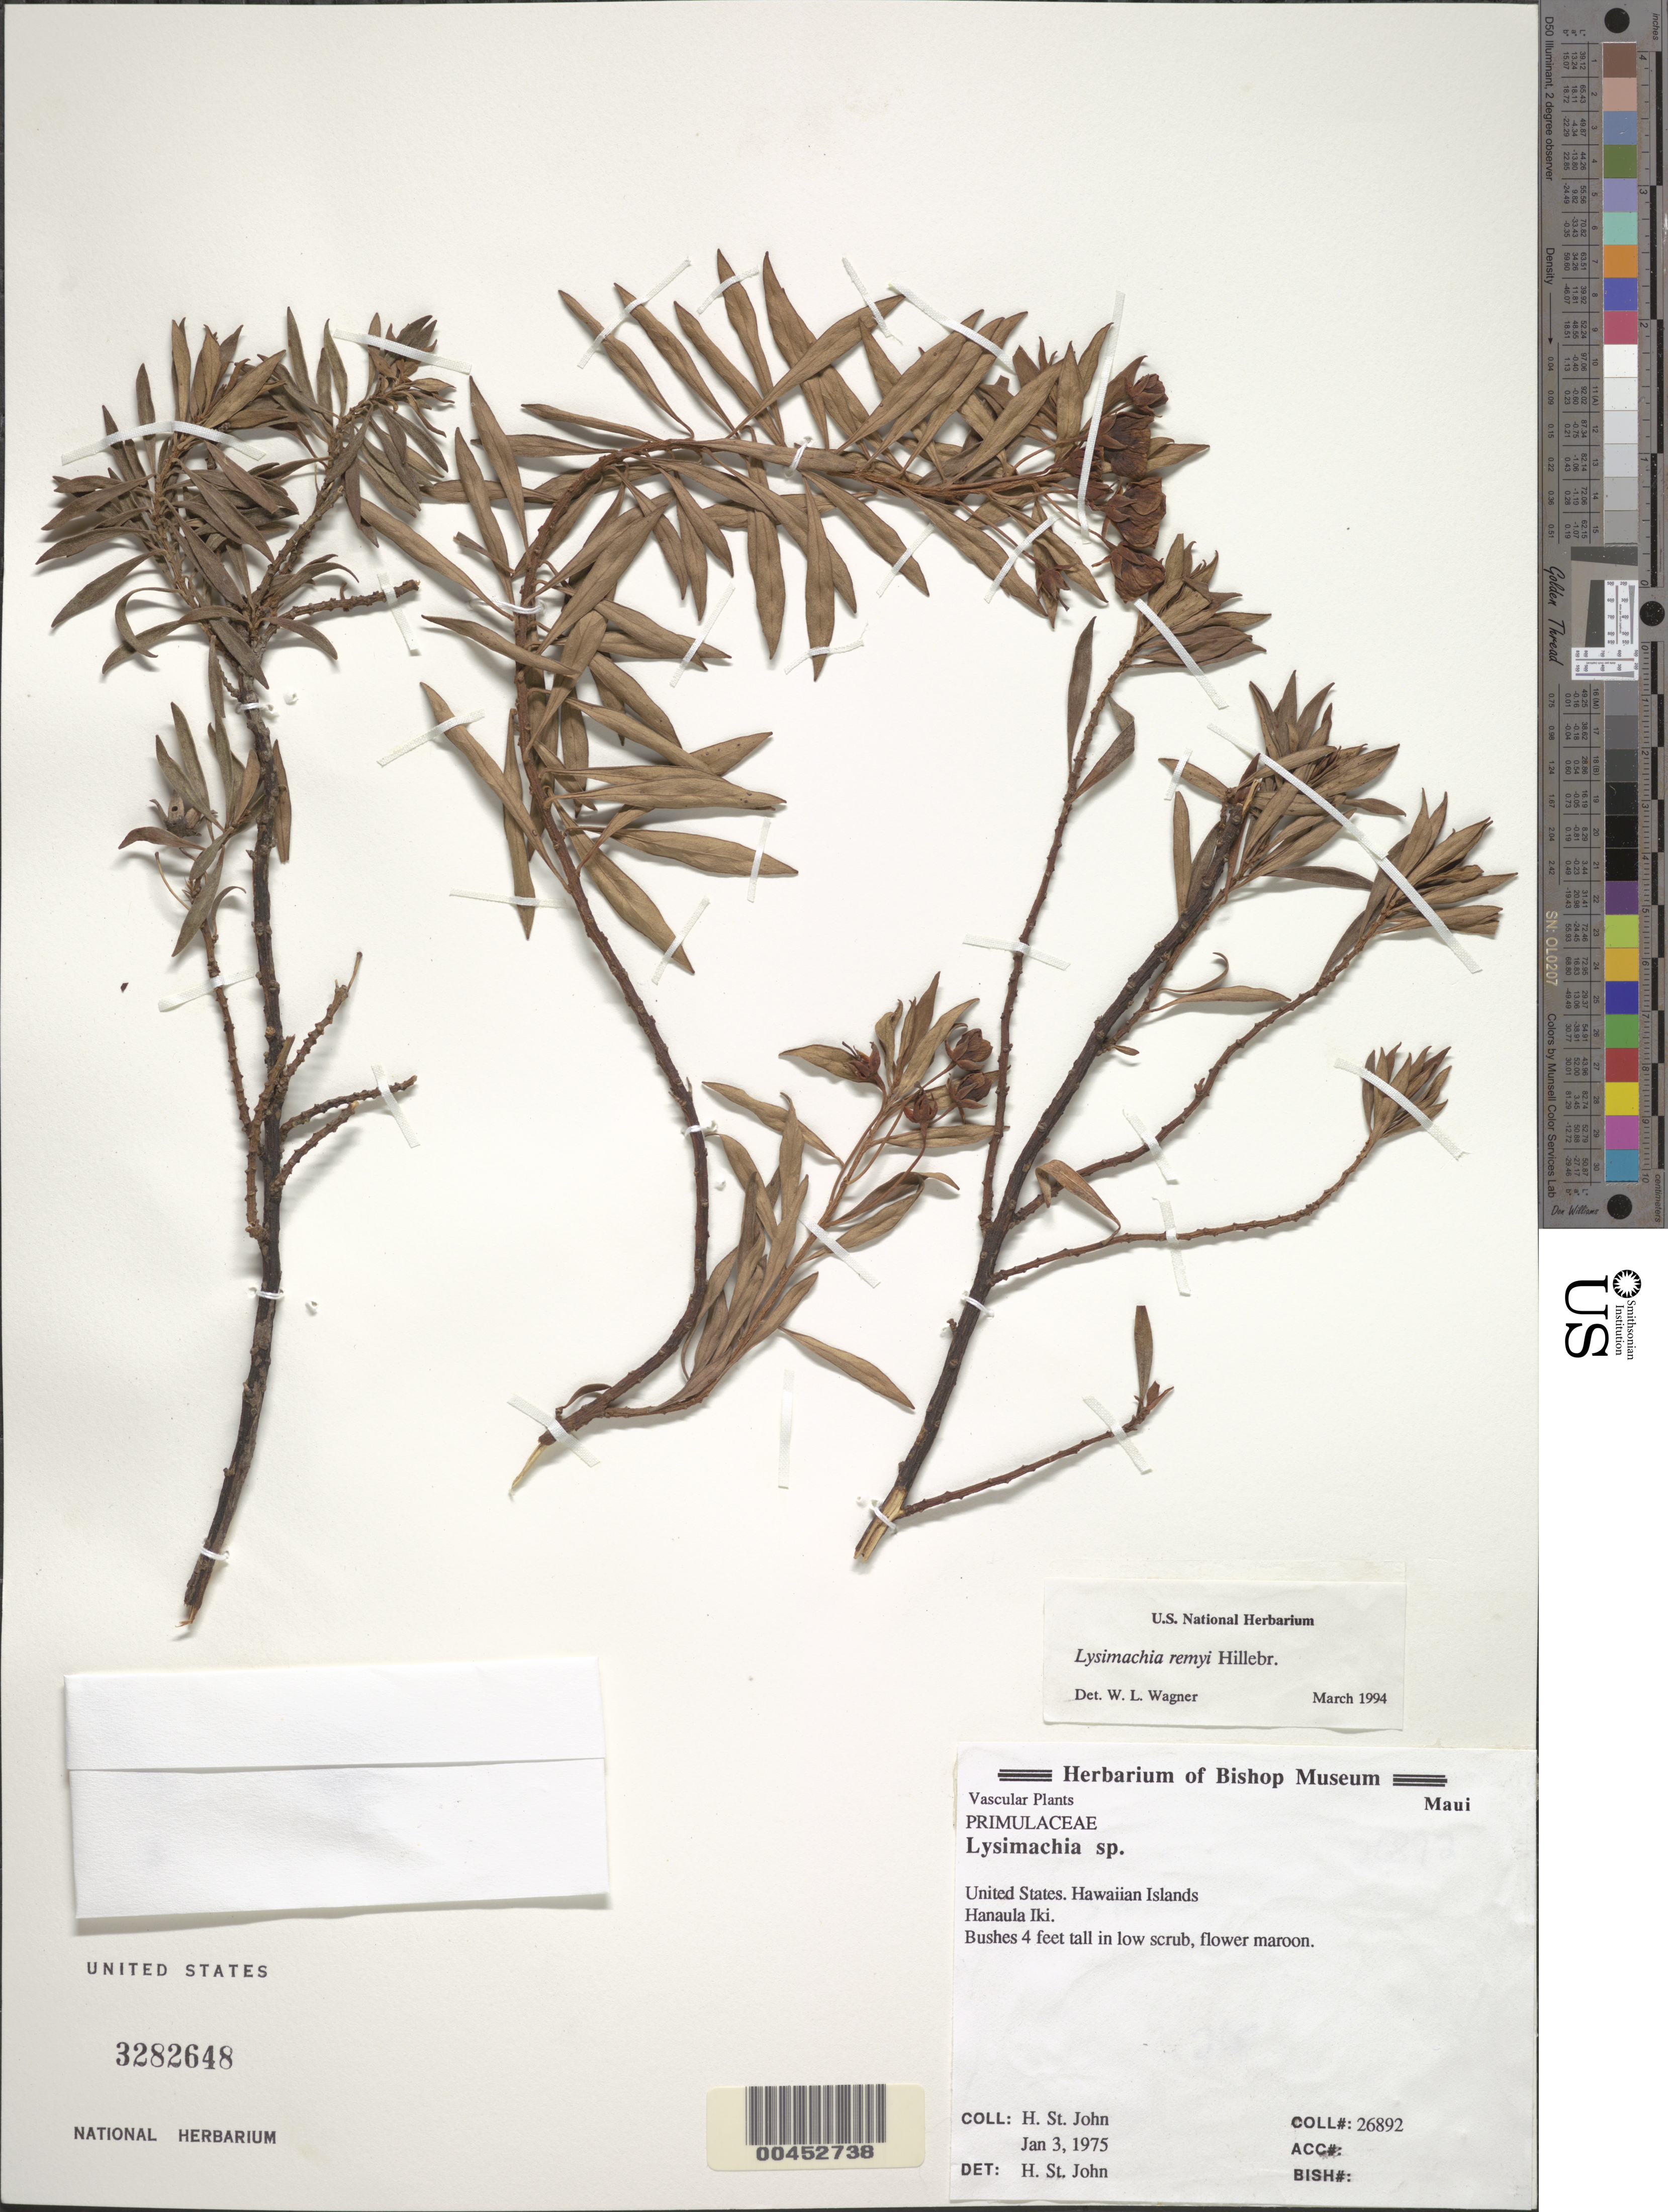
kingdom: Plantae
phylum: Tracheophyta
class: Magnoliopsida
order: Ericales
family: Primulaceae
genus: Lysimachia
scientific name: Lysimachia remyi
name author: Hillebr.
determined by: Wagner, W. L., (BOT), Smithsonian Institution - National Museum of Natural History (UNITED STATES)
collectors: H. St. John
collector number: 26892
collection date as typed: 3 Jan 1975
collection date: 1975-01-03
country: United States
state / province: Hawaii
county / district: Maui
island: Maui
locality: Hanaula Iki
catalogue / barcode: US 3282648